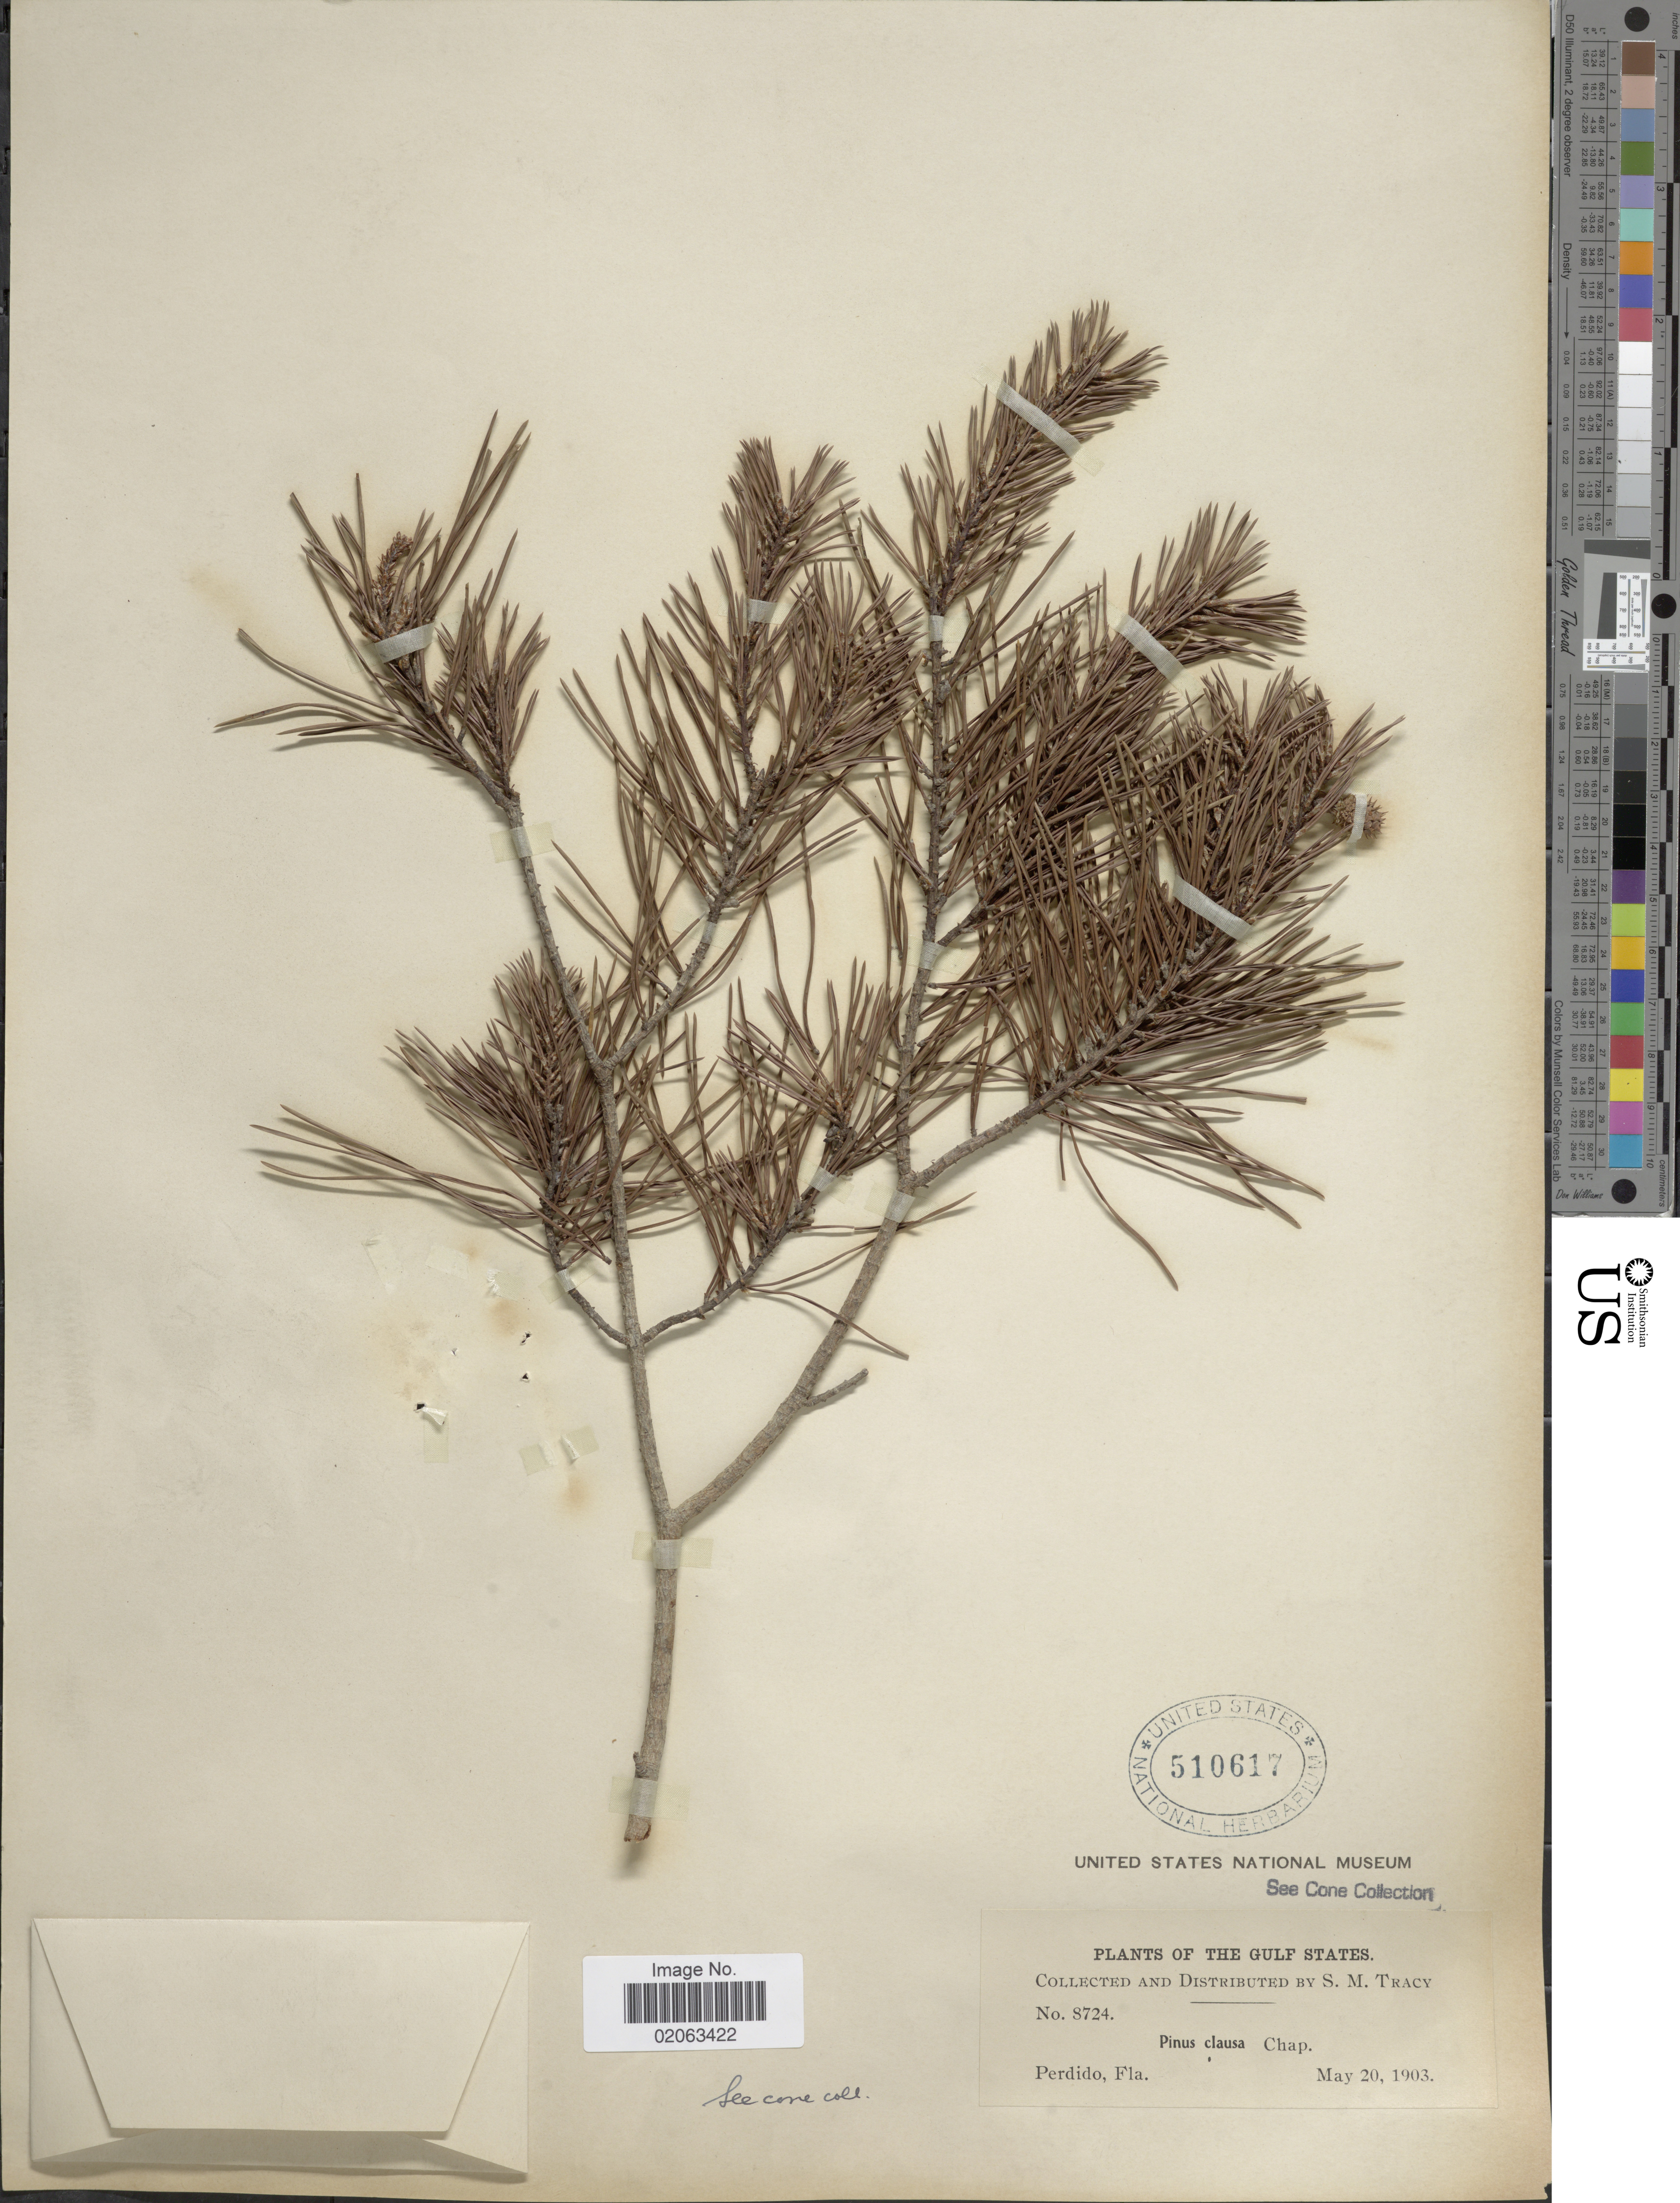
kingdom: Plantae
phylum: Tracheophyta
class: Pinopsida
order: Pinales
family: Pinaceae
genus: Pinus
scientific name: Pinus clausa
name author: (Chapm. ex Engelm.) Vasey ex Sarg.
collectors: S. M. Tracy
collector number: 8724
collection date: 1903-05-20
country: United States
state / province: Florida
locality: The Gulf States, Perdido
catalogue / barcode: US 510617